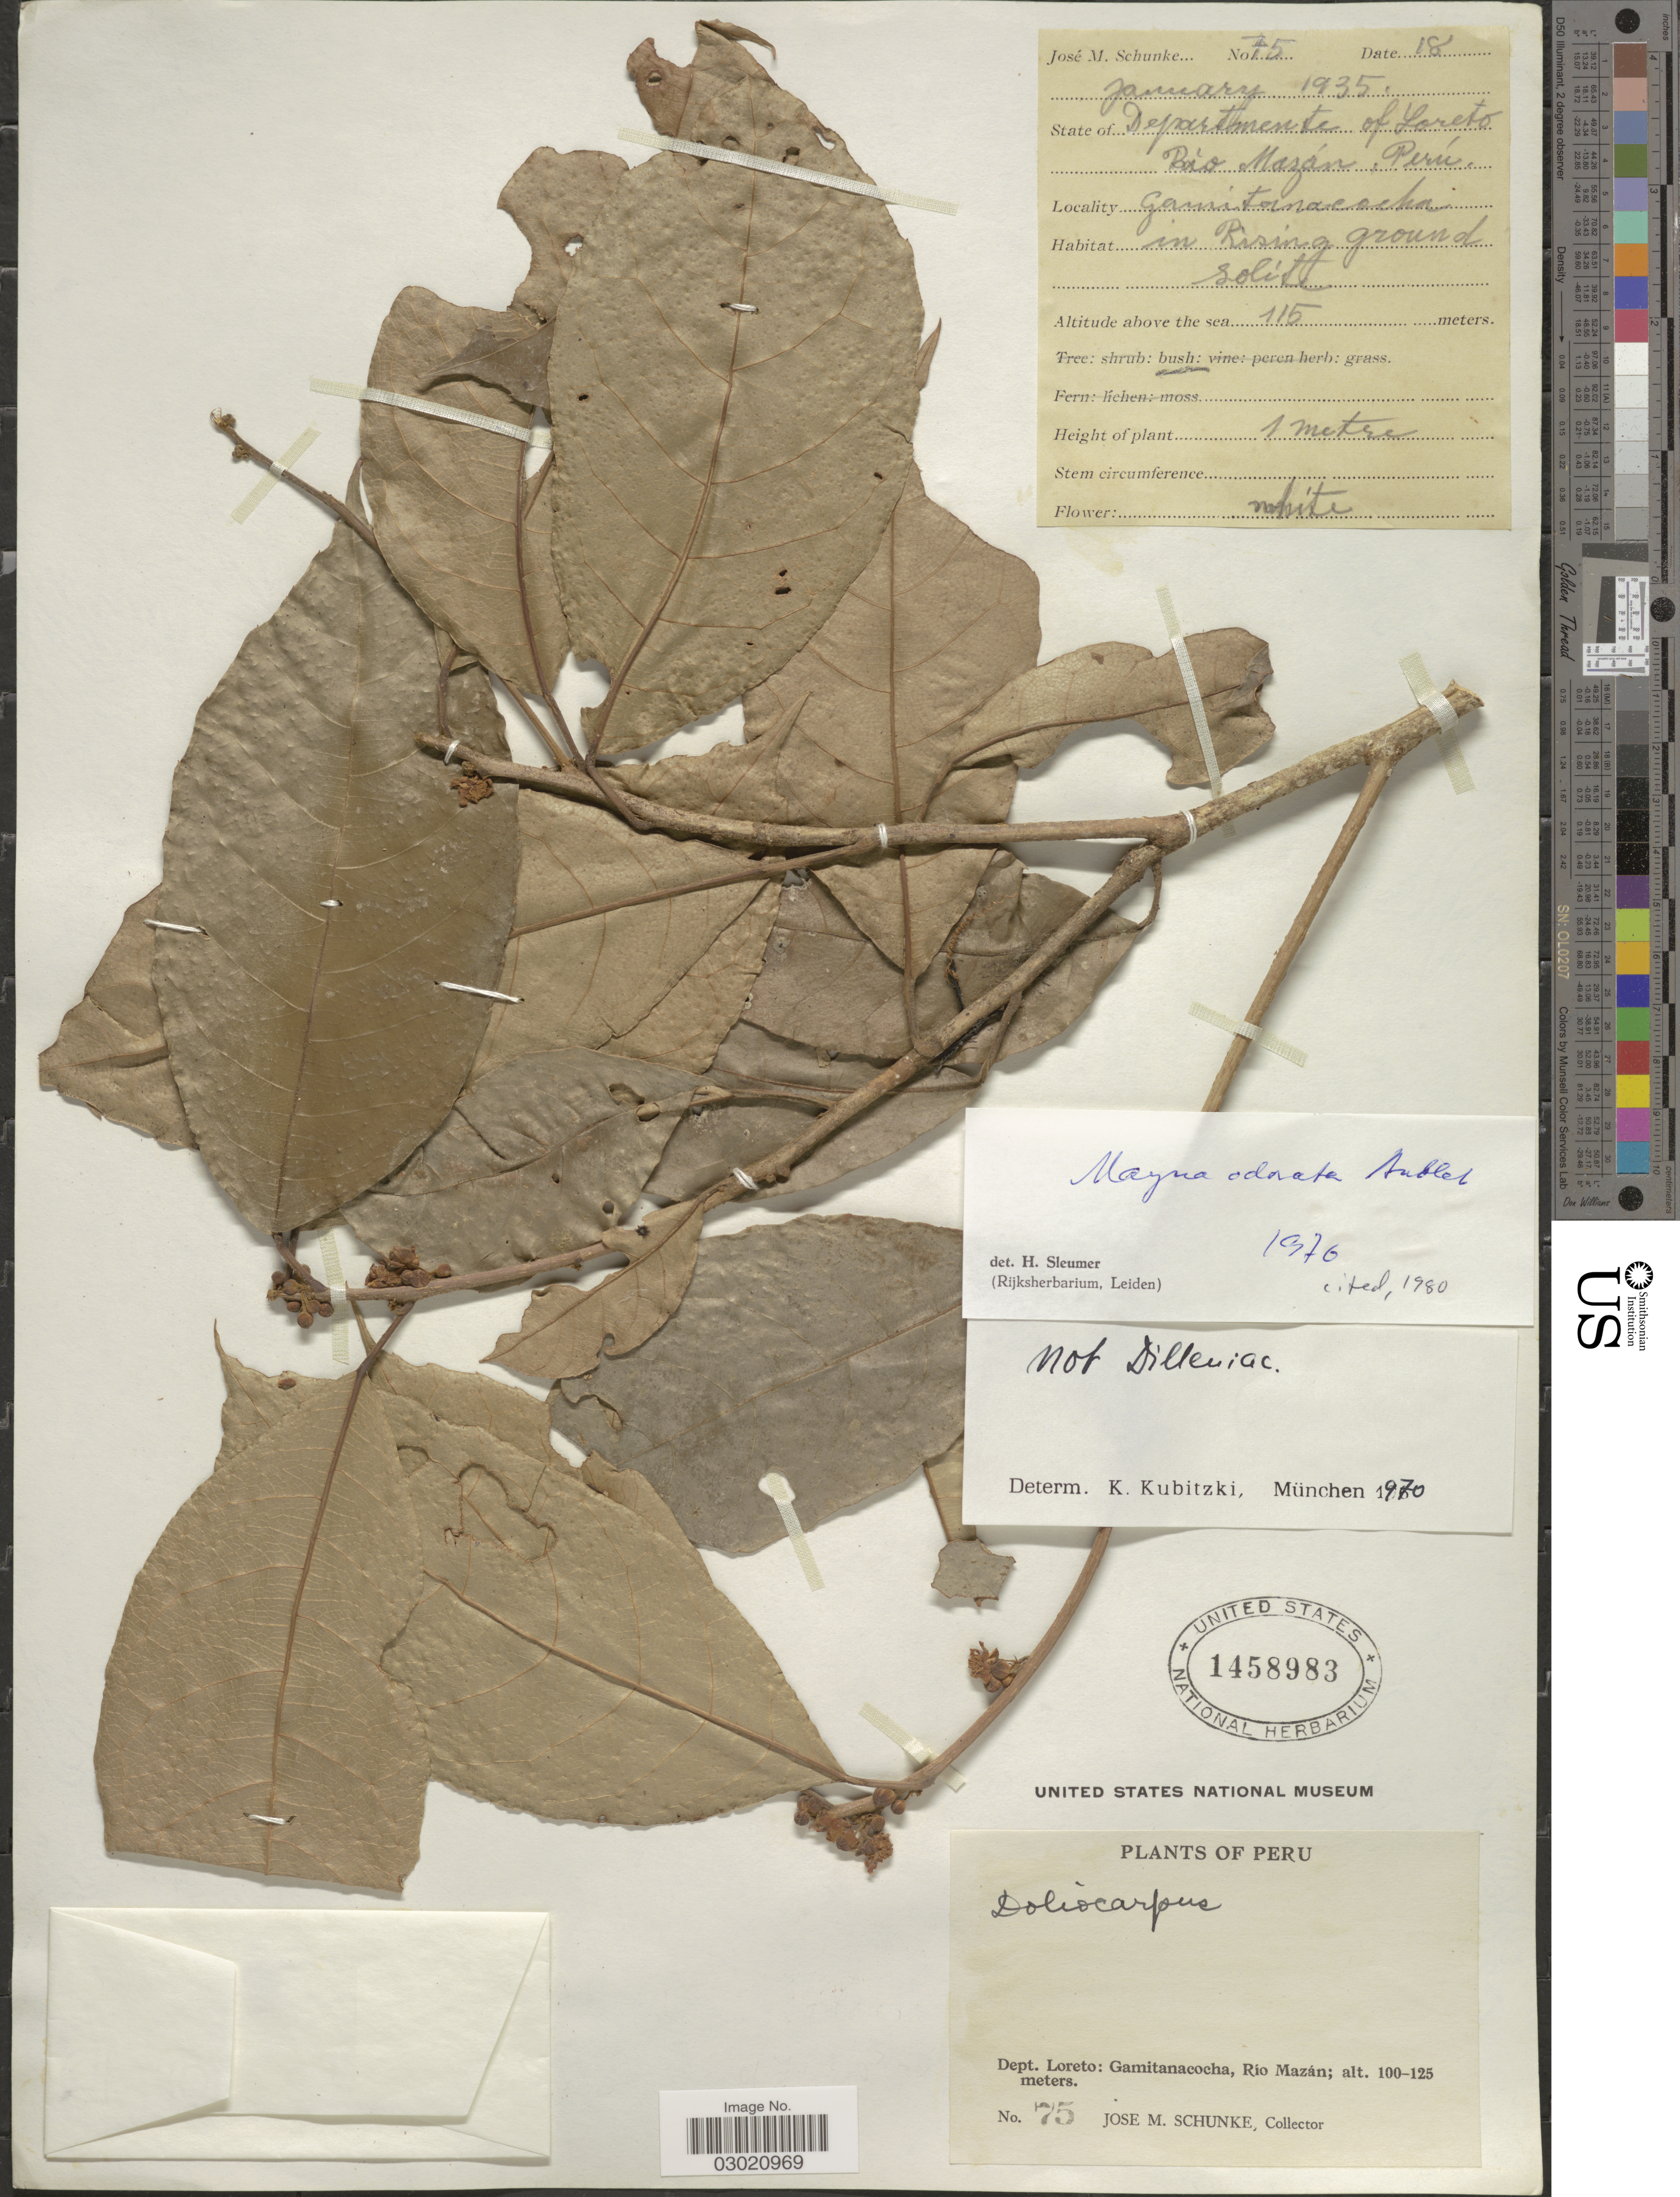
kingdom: Plantae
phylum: Tracheophyta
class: Magnoliopsida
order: Malpighiales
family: Achariaceae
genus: Mayna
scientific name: Mayna odorata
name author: Aubl.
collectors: J. M. Schunke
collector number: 75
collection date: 1935-01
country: Peru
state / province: Loreto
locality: Dept. Loreto: Gamitanacocha, Río Mazán.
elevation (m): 115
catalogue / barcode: US 1458983